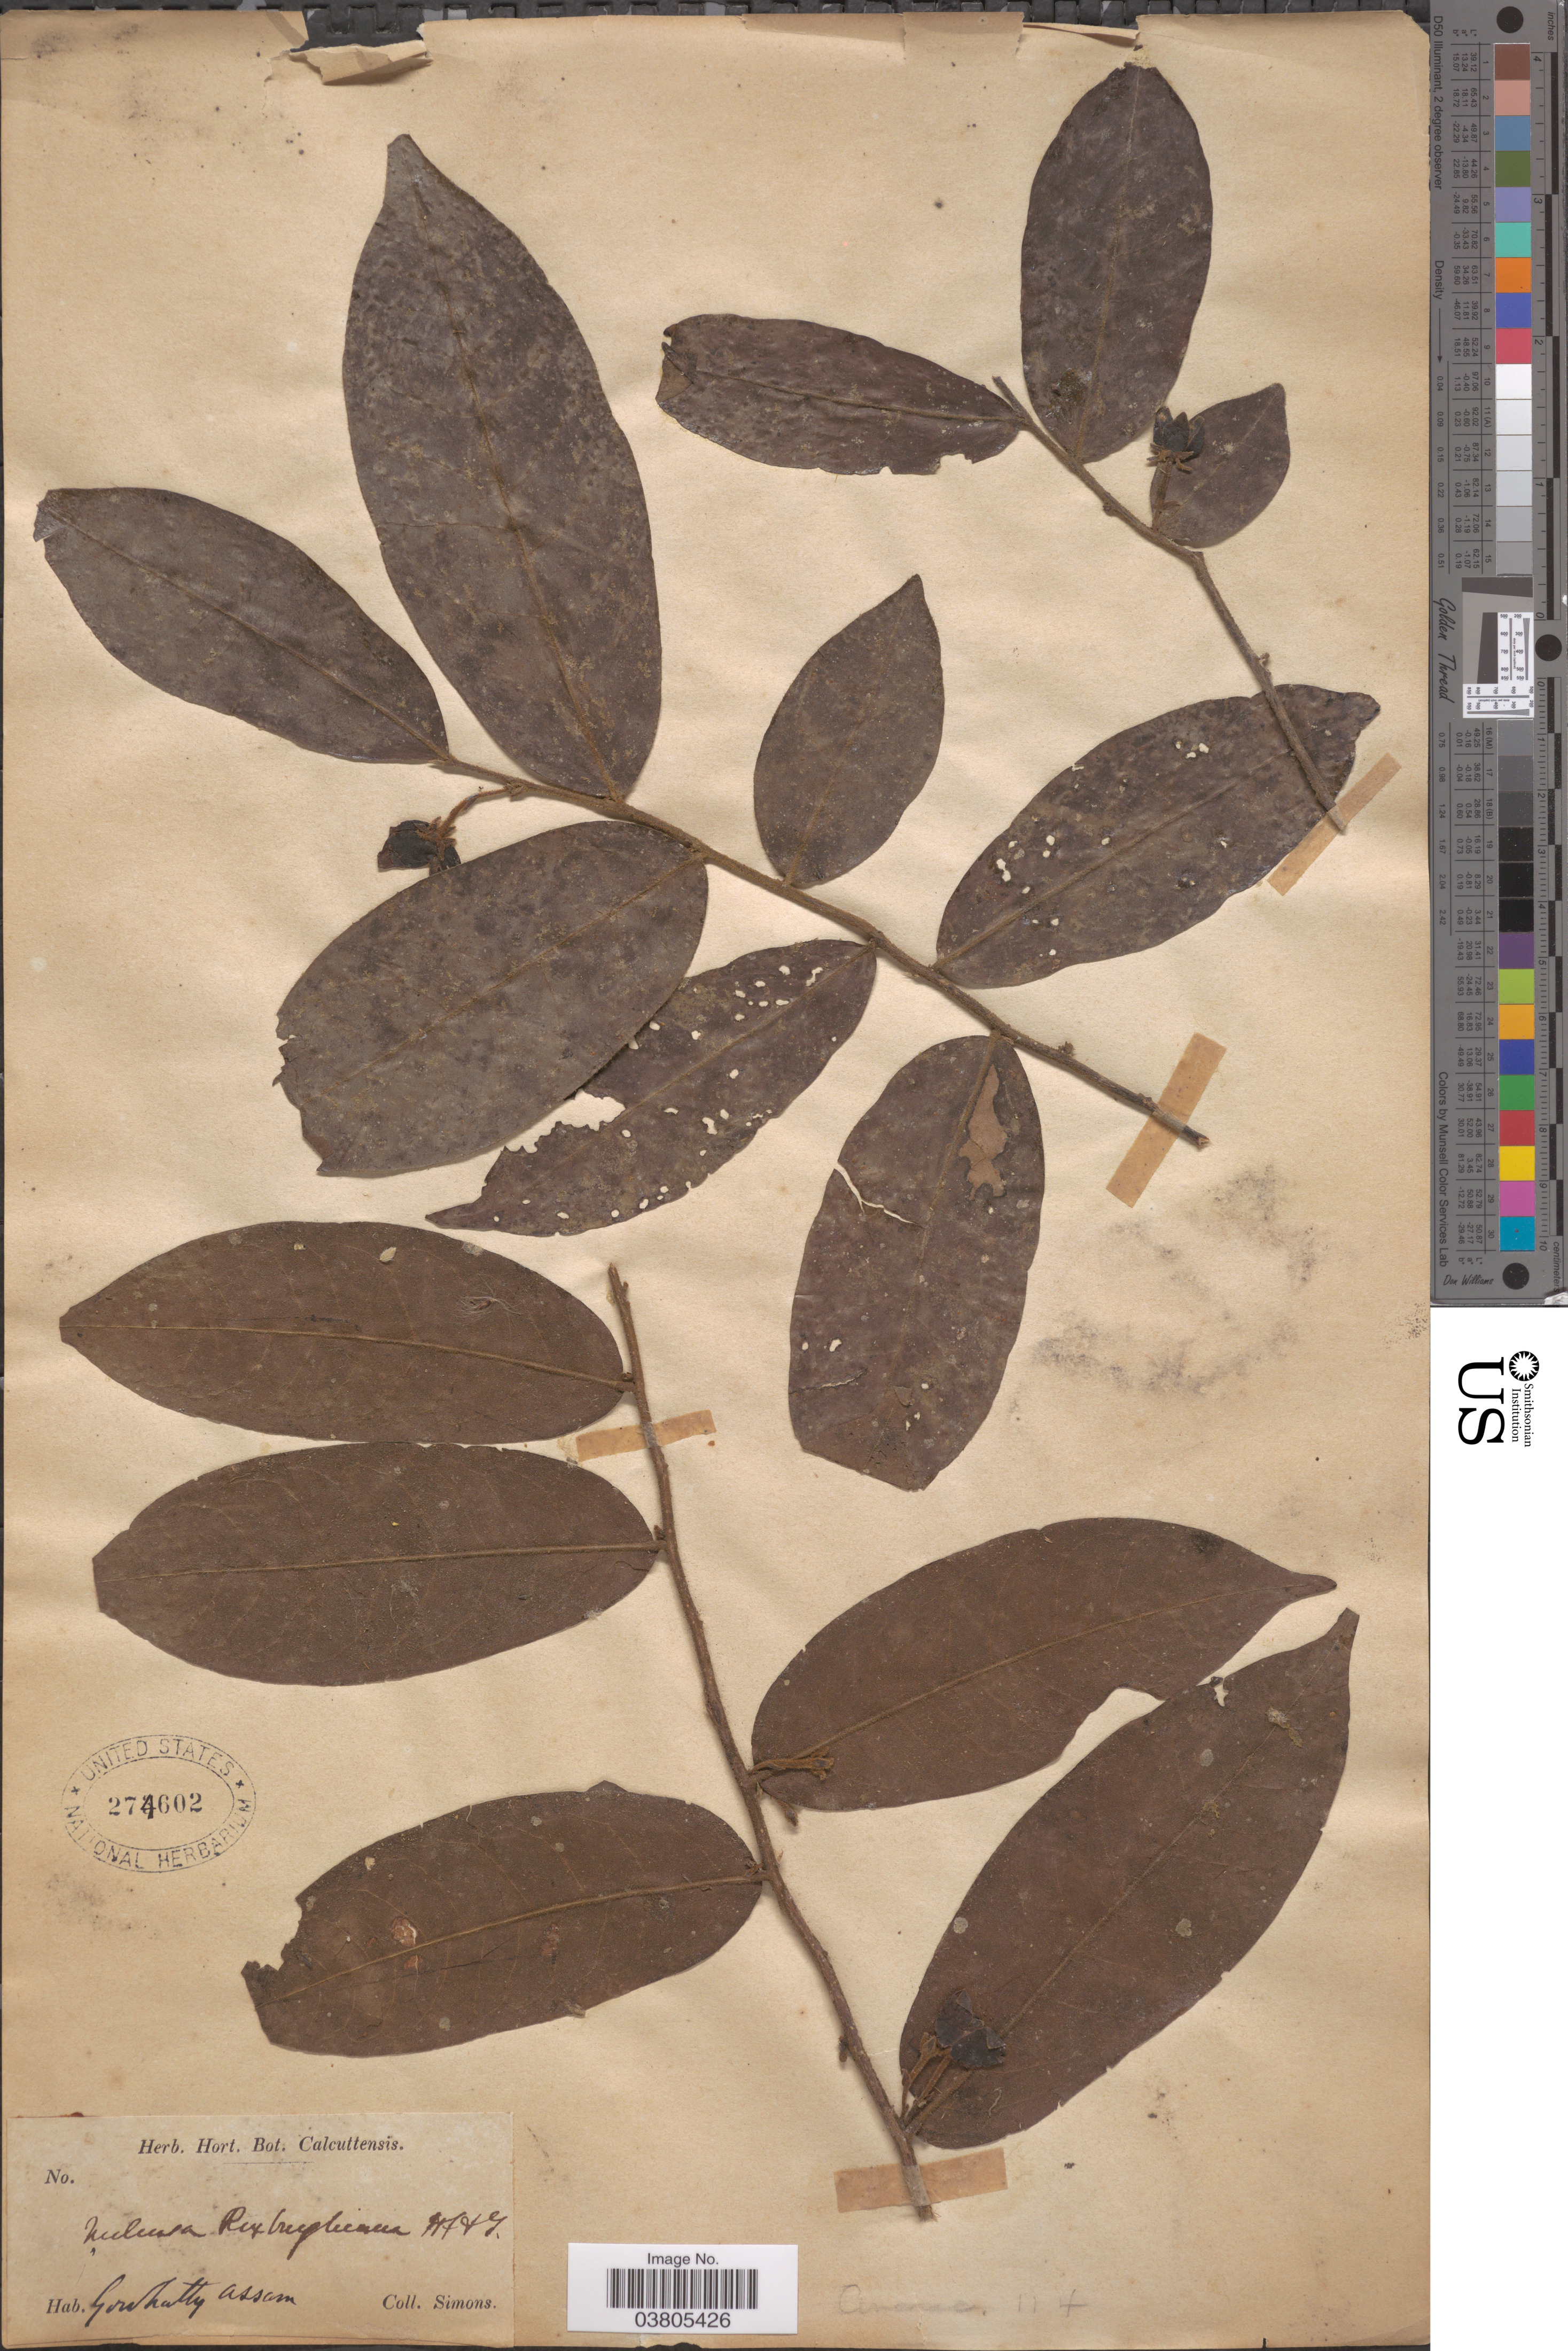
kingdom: Plantae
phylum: Tracheophyta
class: Magnoliopsida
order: Magnoliales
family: Annonaceae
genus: Miliusa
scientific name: Miliusa roxburghiana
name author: (Wall.) Hook. f. & Thomson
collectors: -. Simons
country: India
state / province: Assam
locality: Guwahati Assam.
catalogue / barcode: US 274602